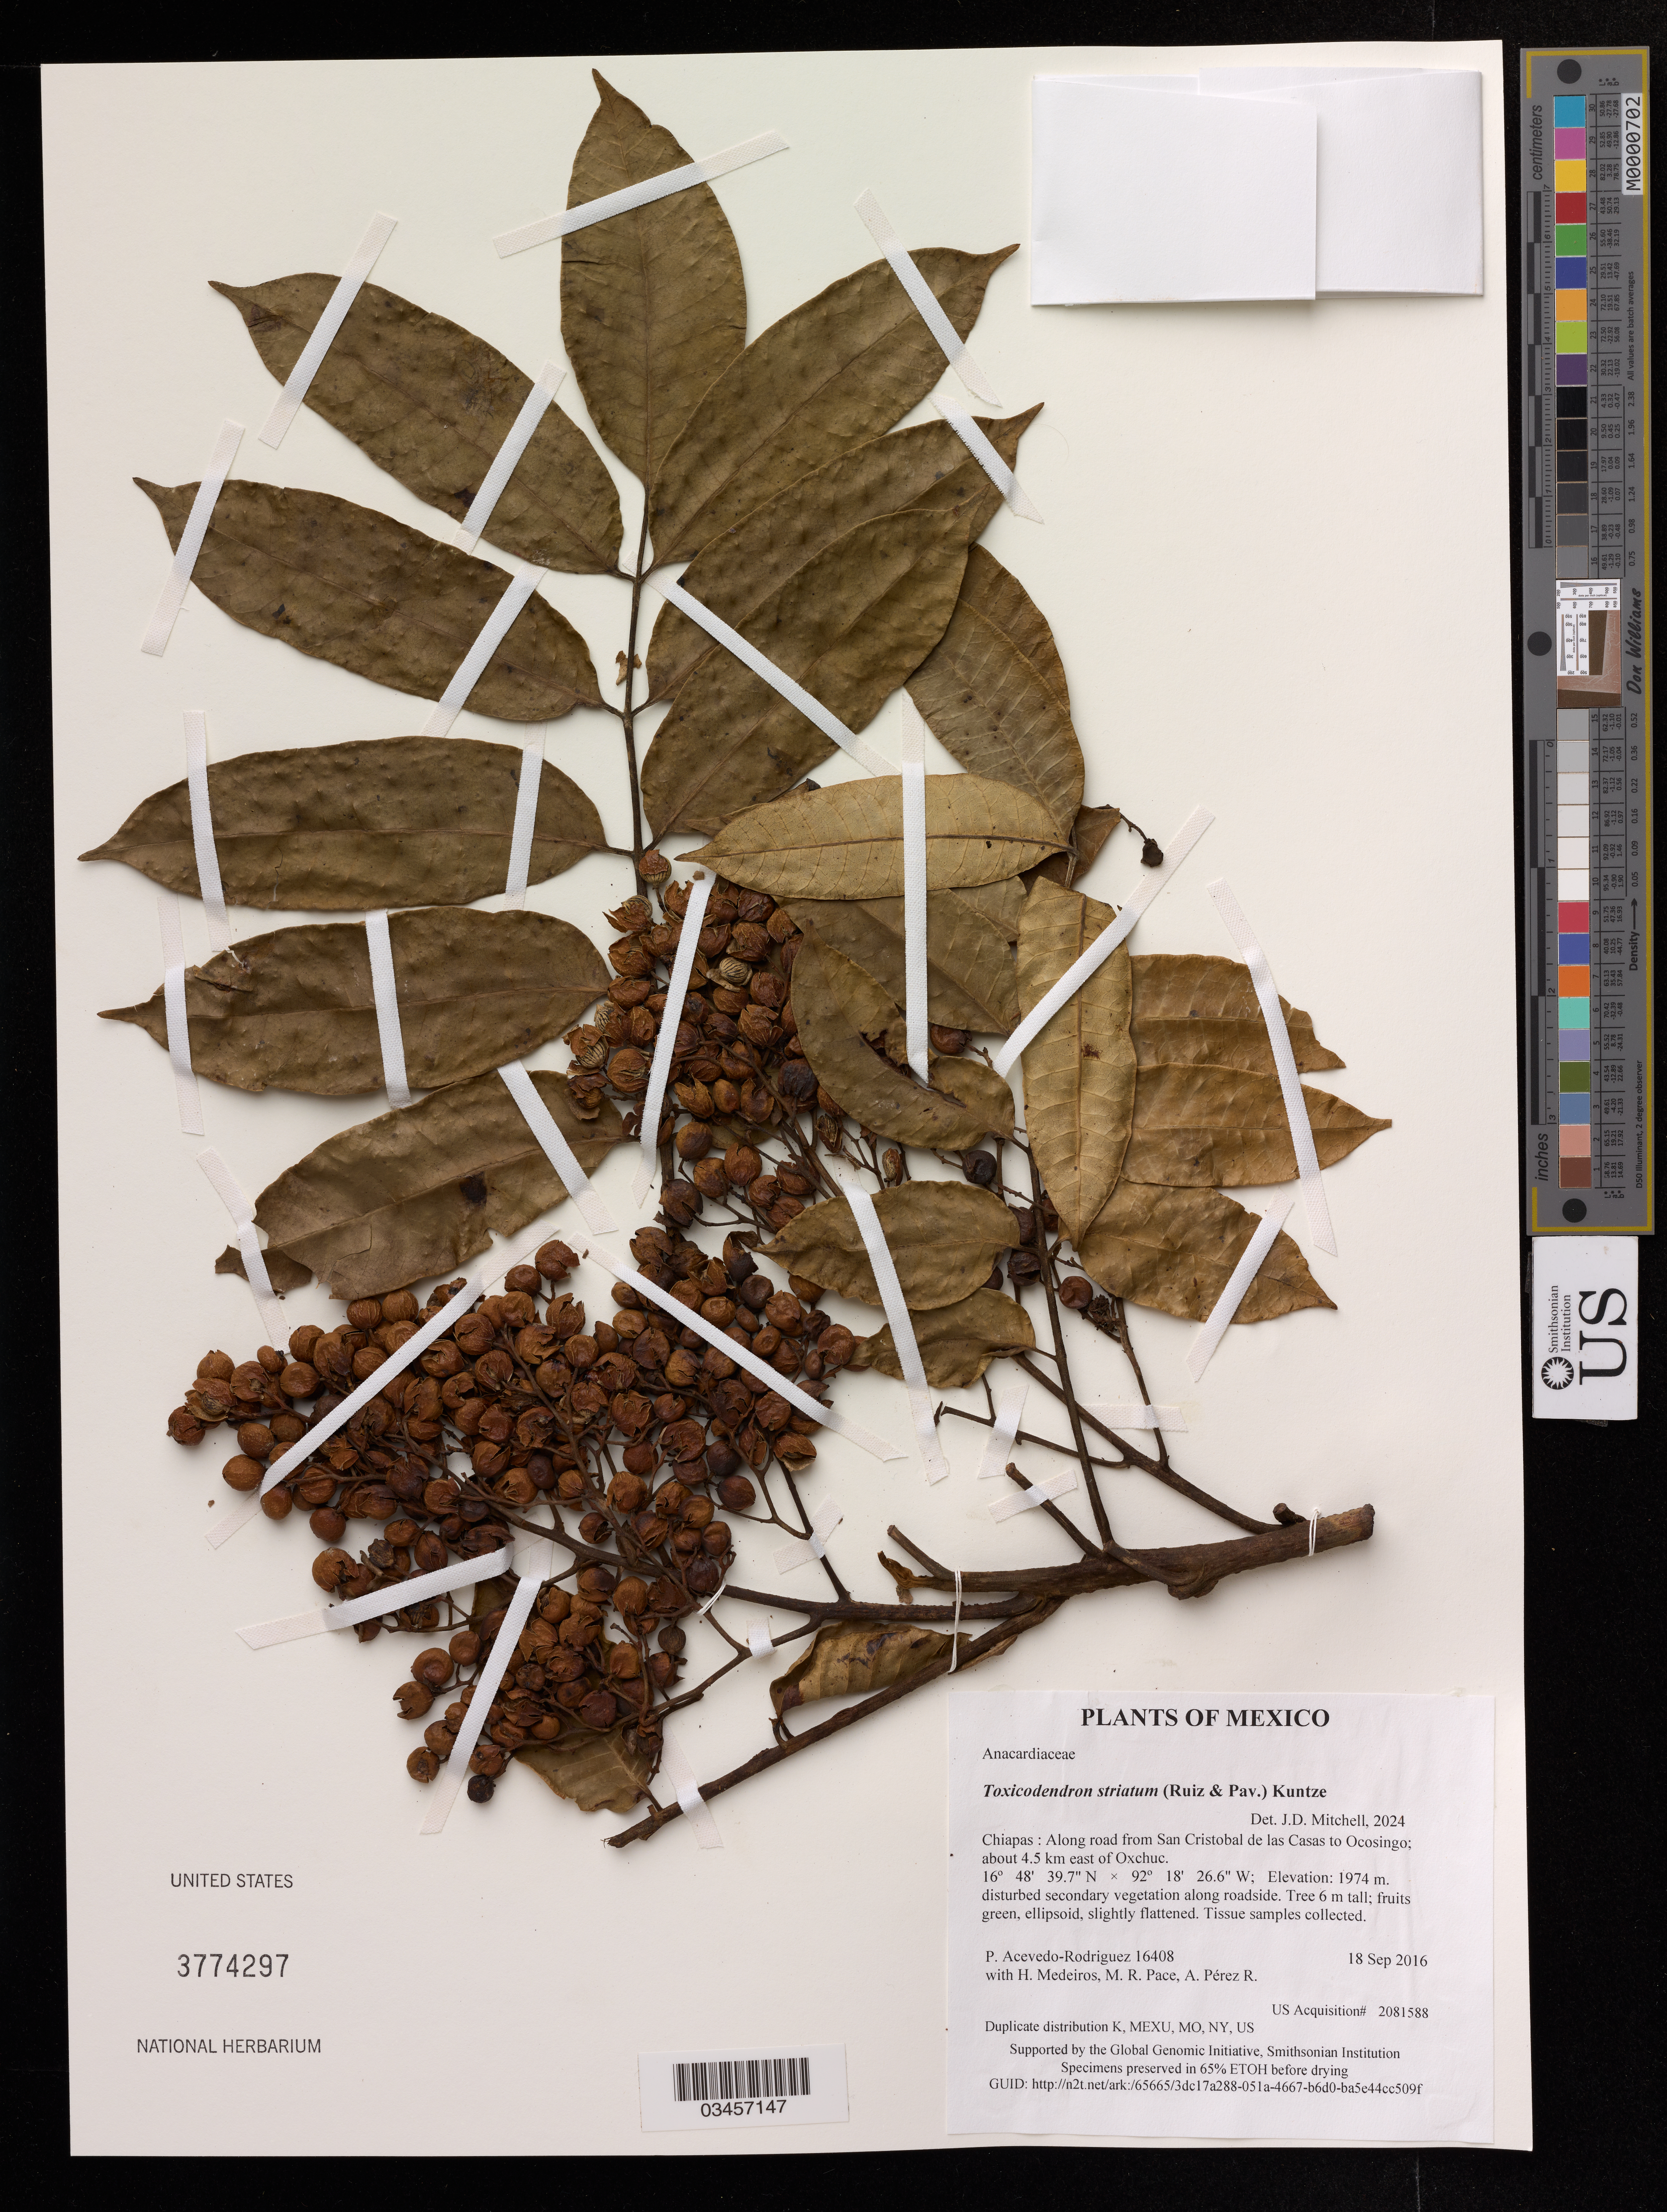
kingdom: Plantae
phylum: Tracheophyta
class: Magnoliopsida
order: Sapindales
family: Anacardiaceae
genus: Toxicodendron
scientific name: Toxicodendron striatum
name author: (Ruiz & Pav.) Kuntze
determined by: Mitchell, John D.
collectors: P. Acevedo-Rodriguez, H. Medeiros, M. Pace & A. Pérez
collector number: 16408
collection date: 2016-09-18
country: Mexico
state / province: Chiapas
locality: Along road from San Cristobal de las Casas to Ocosingo; about 4.5 km east of Oxchuc.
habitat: Disturbed secondary vegetation along roadside.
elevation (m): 1974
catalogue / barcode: US 3774297